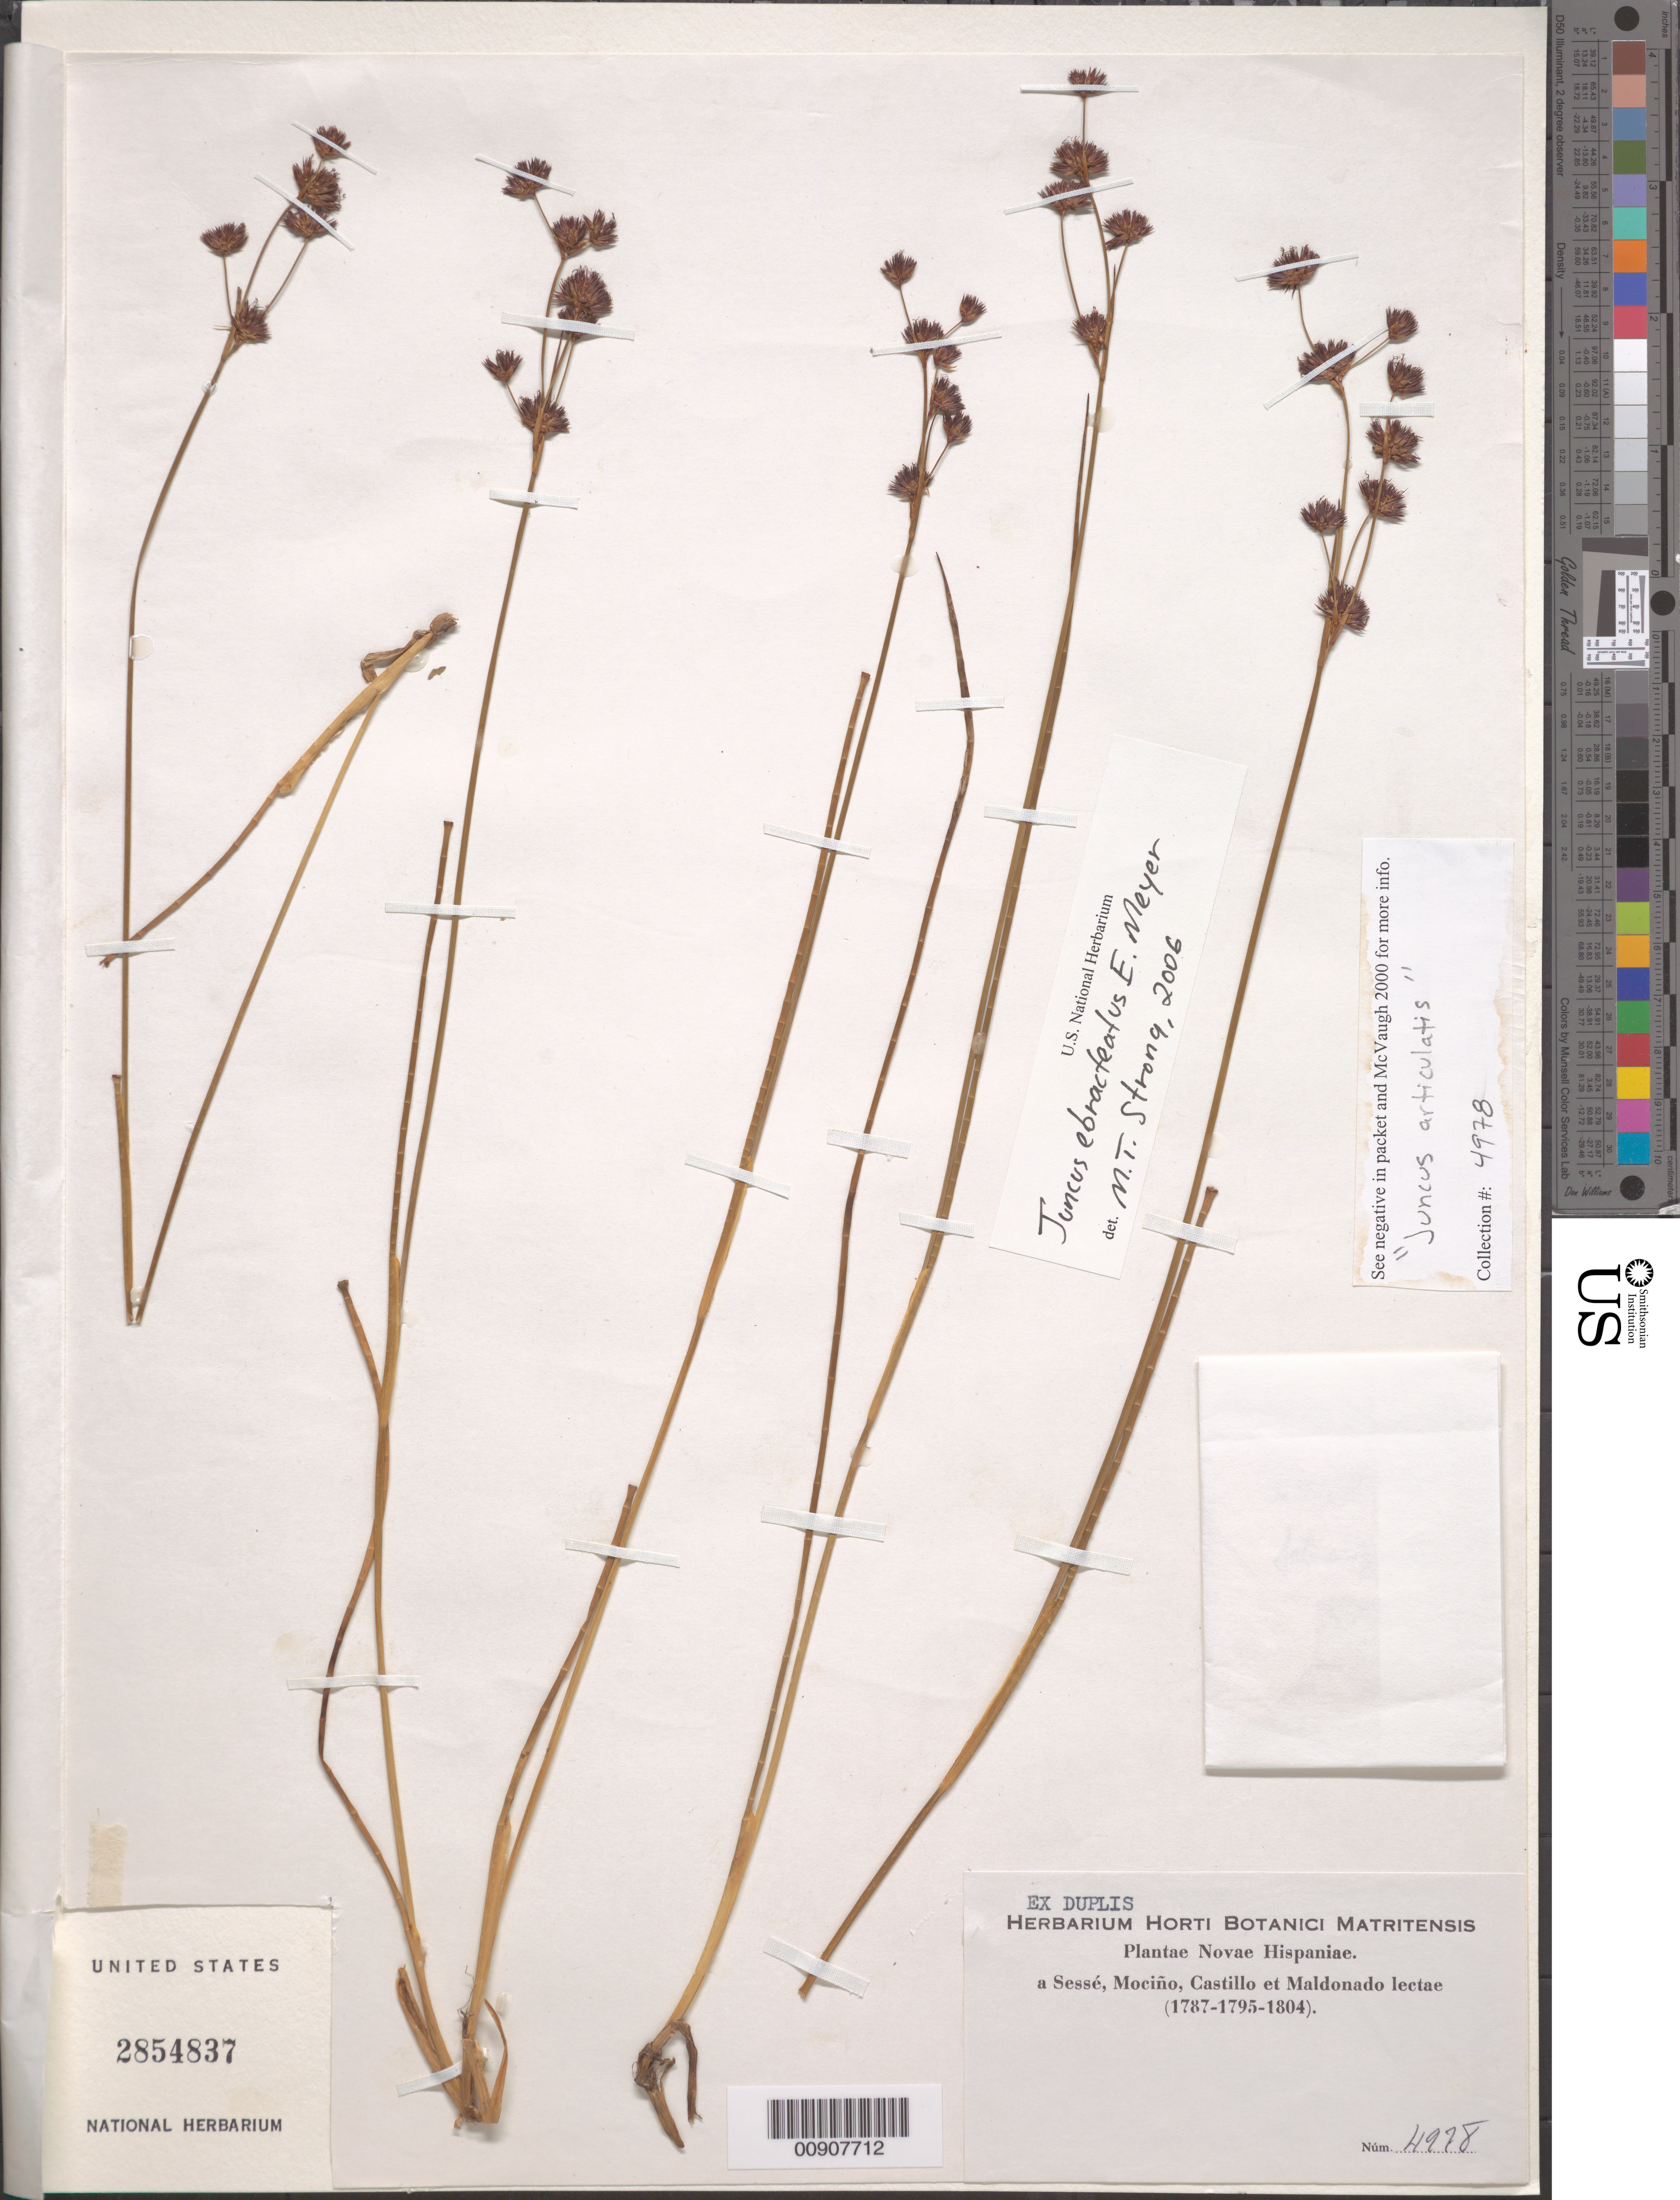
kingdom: Plantae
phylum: Tracheophyta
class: Liliopsida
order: Poales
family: Juncaceae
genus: Juncus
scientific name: Juncus ebracteatus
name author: E. Mey.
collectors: M. Sessé y Lacasta, J. M. Mociño, Castillo, -- & Maldonado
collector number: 4978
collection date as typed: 1787 to -- --- 1804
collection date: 1787/1804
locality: Mexico.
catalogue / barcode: US 2854837